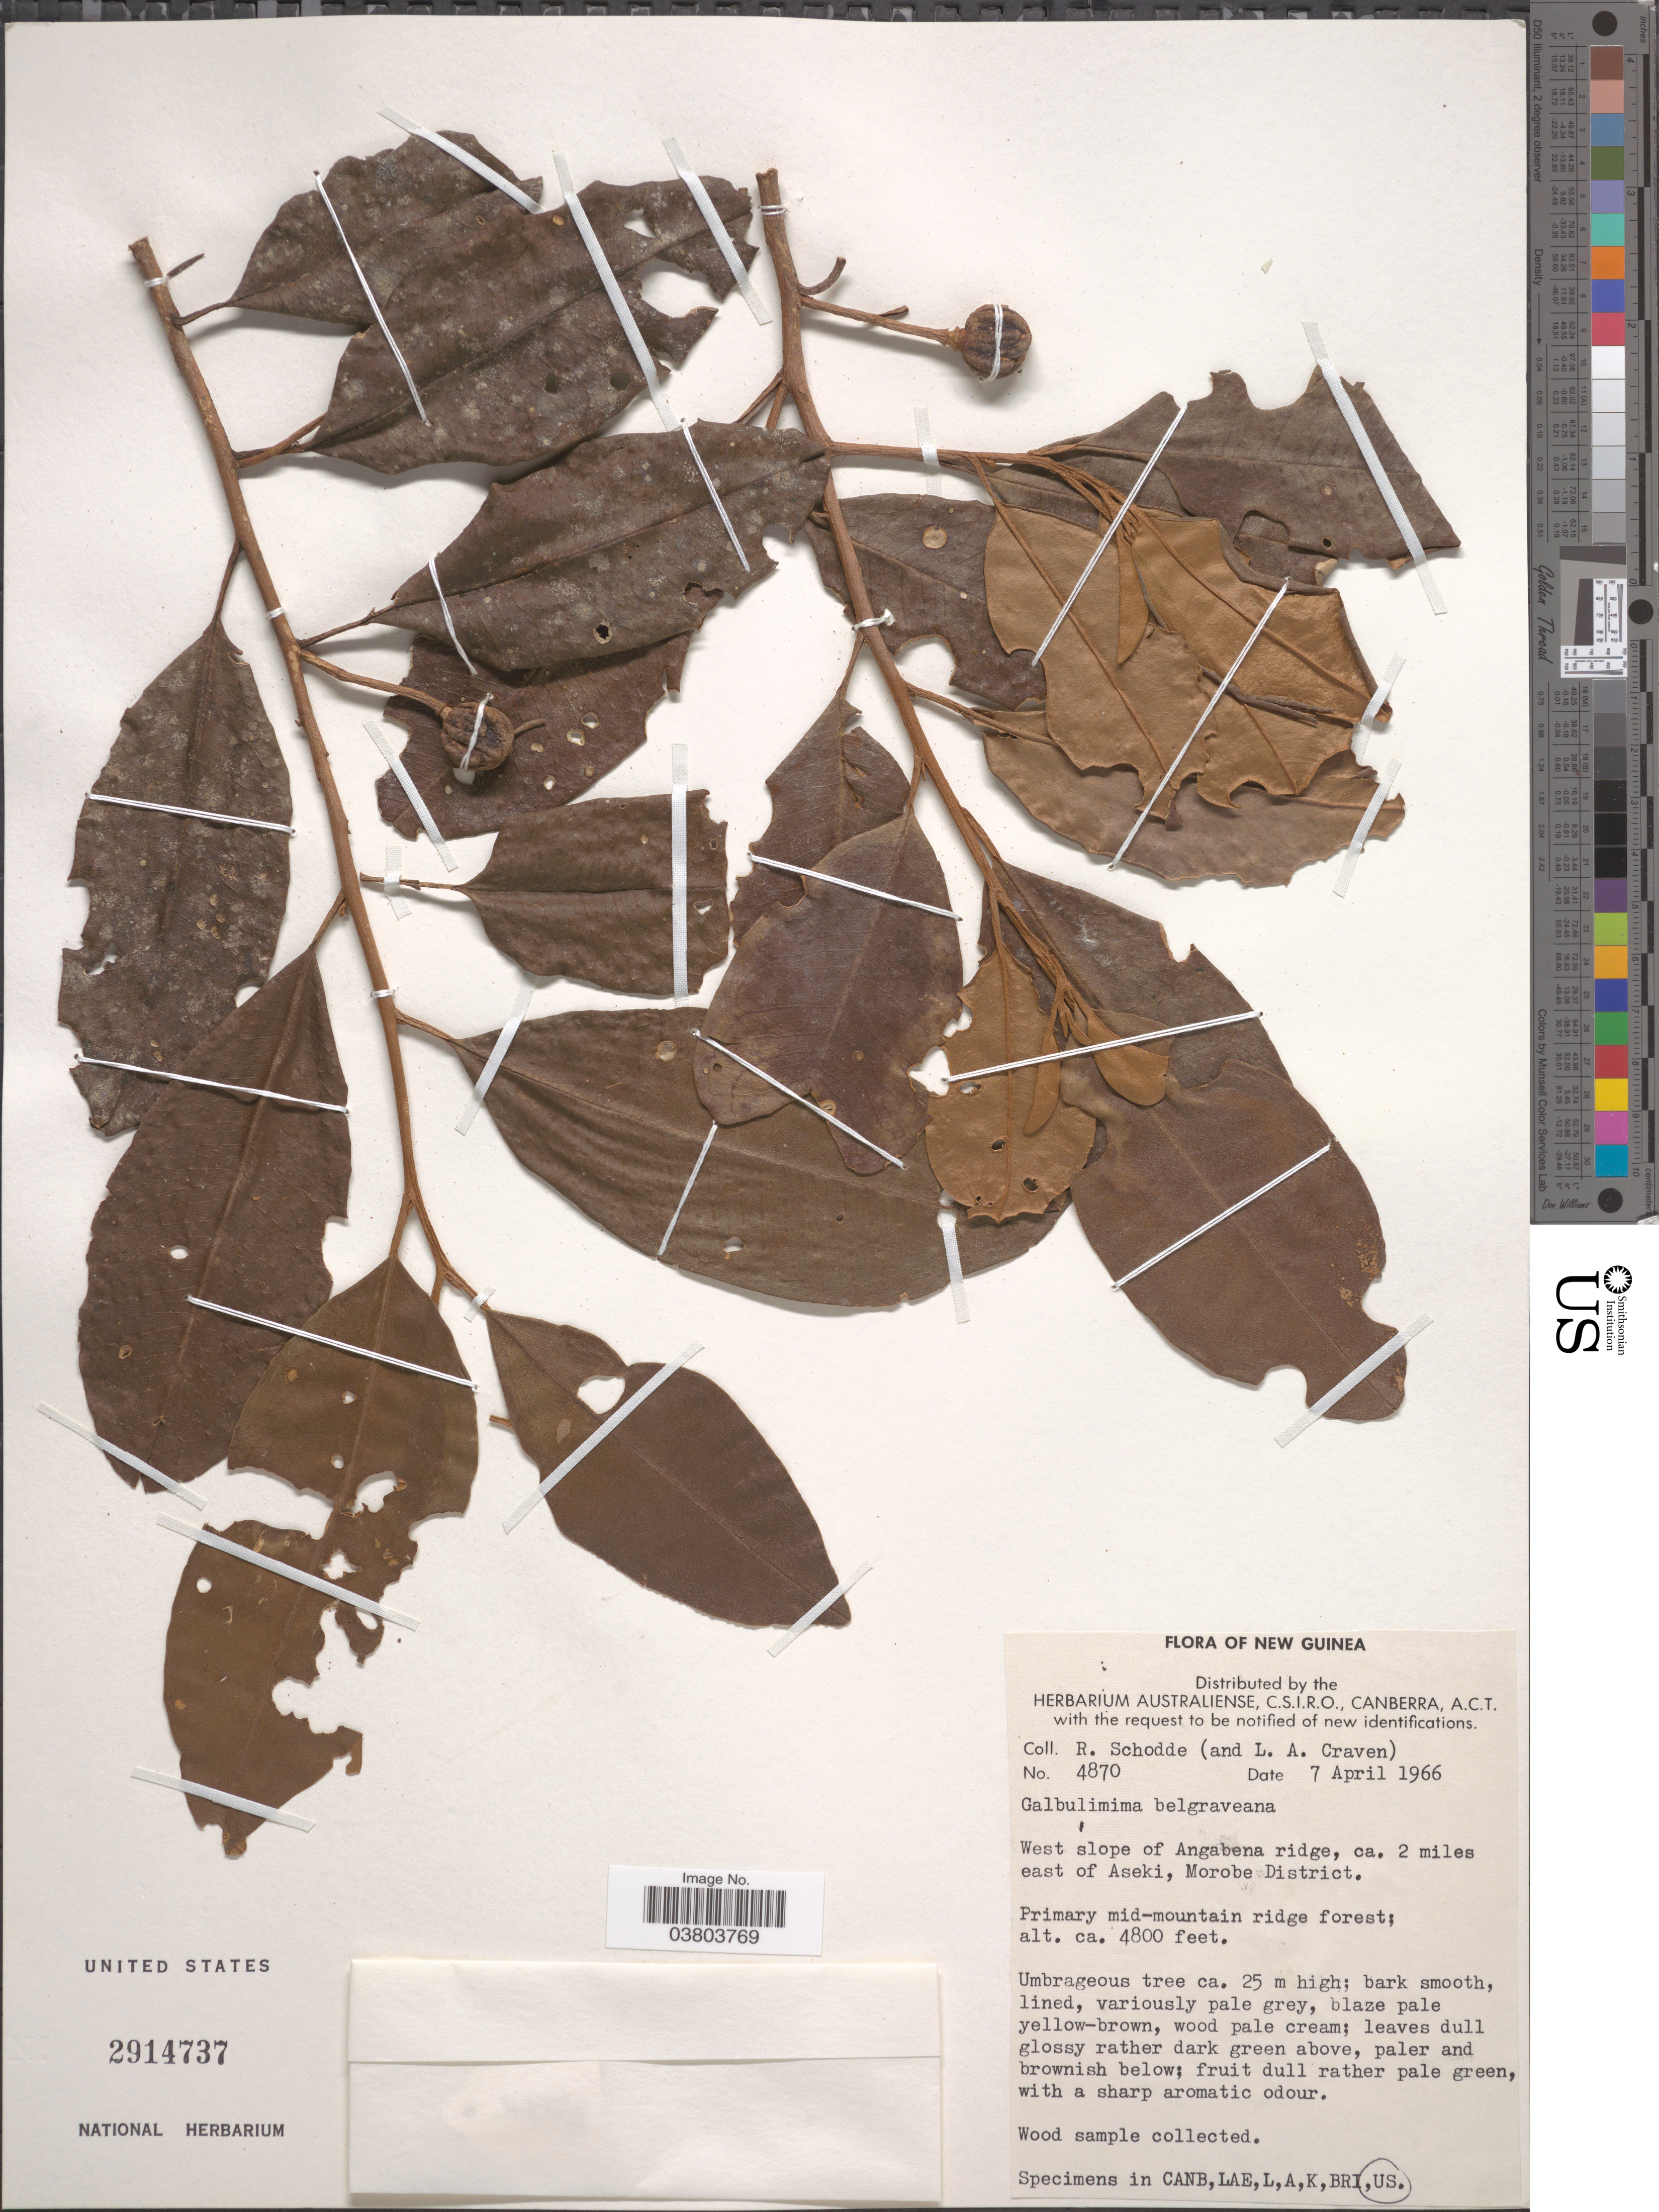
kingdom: Plantae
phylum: Tracheophyta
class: Magnoliopsida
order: Magnoliales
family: Himantandraceae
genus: Galbulimima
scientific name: Galbulimima belgraveana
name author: (F. Muell.) Sprague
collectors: R. Schodde & L. A. Craven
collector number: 4870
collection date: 1966-04-07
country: Papua New Guinea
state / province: Morobe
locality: New Guinea. West slope of Angabena ridge, ca. 2 miles east of Aseki, Morobe District.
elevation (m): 1463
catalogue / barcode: US 2914737